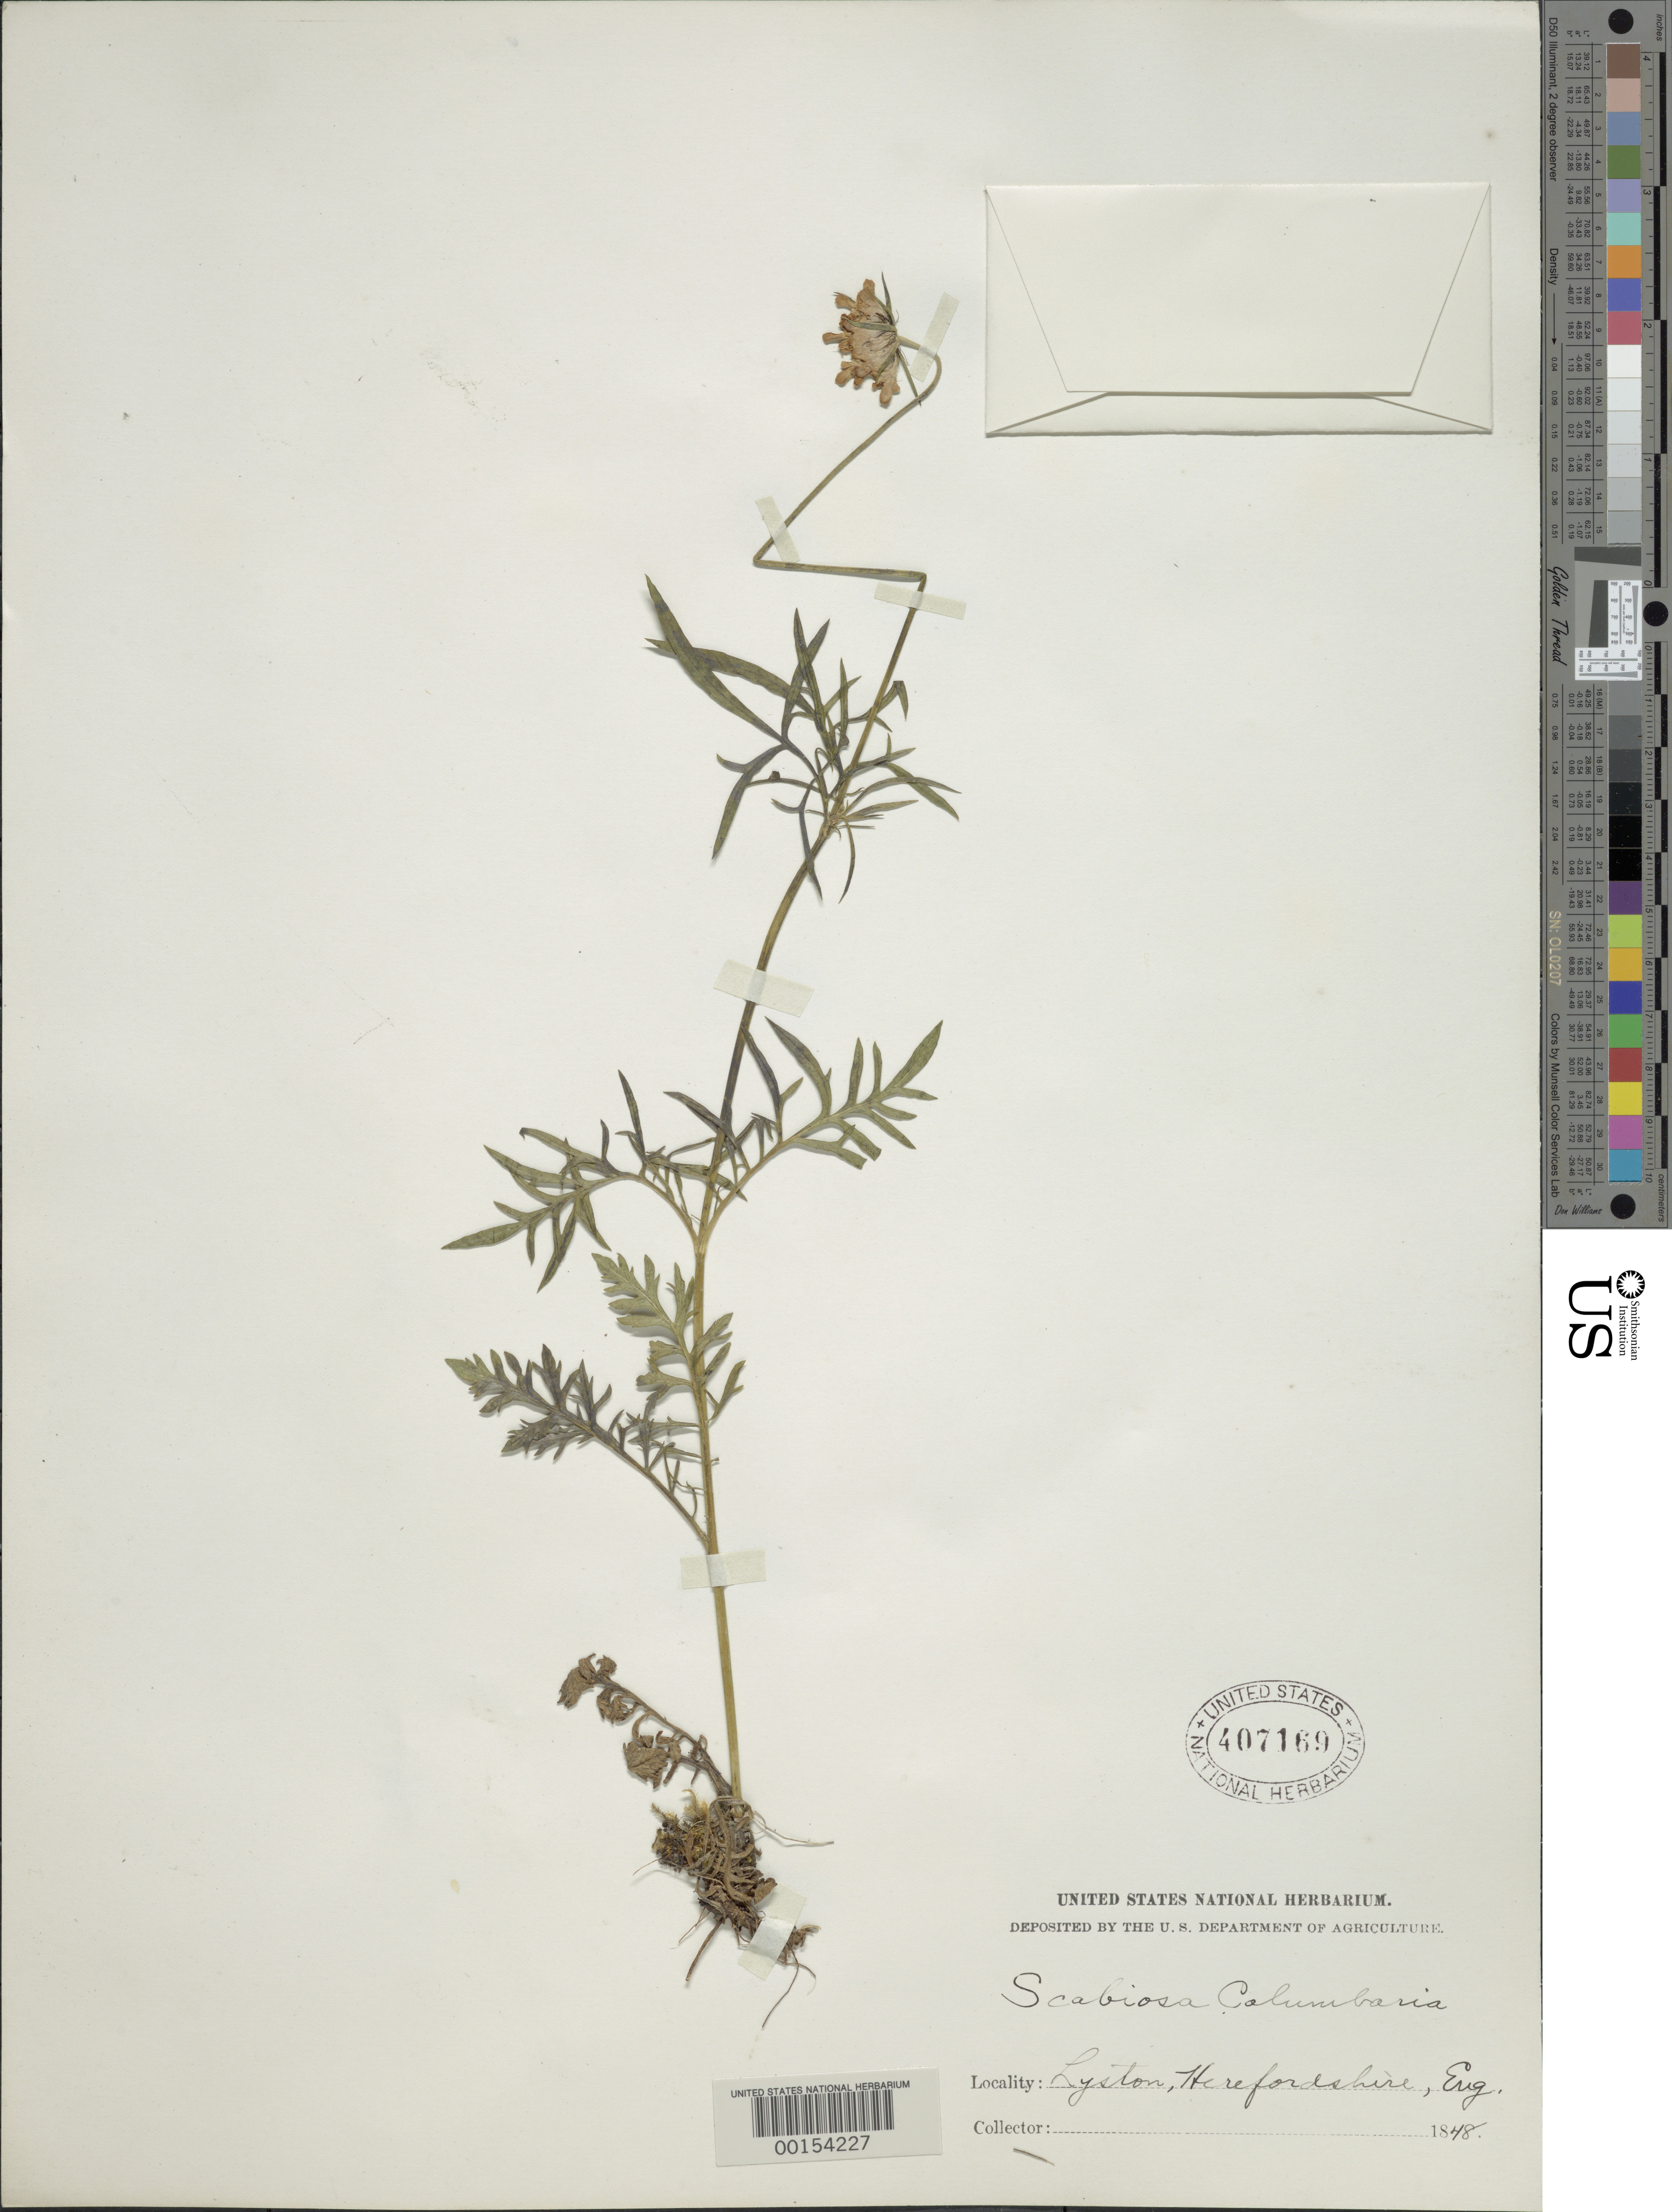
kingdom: Plantae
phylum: Tracheophyta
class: Magnoliopsida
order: Dipsacales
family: Caprifoliaceae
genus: Scabiosa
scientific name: Scabiosa columbaria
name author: L.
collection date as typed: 1848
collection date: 1848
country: United Kingdom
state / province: England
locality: Herefordshire, Lyston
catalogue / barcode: US 407169